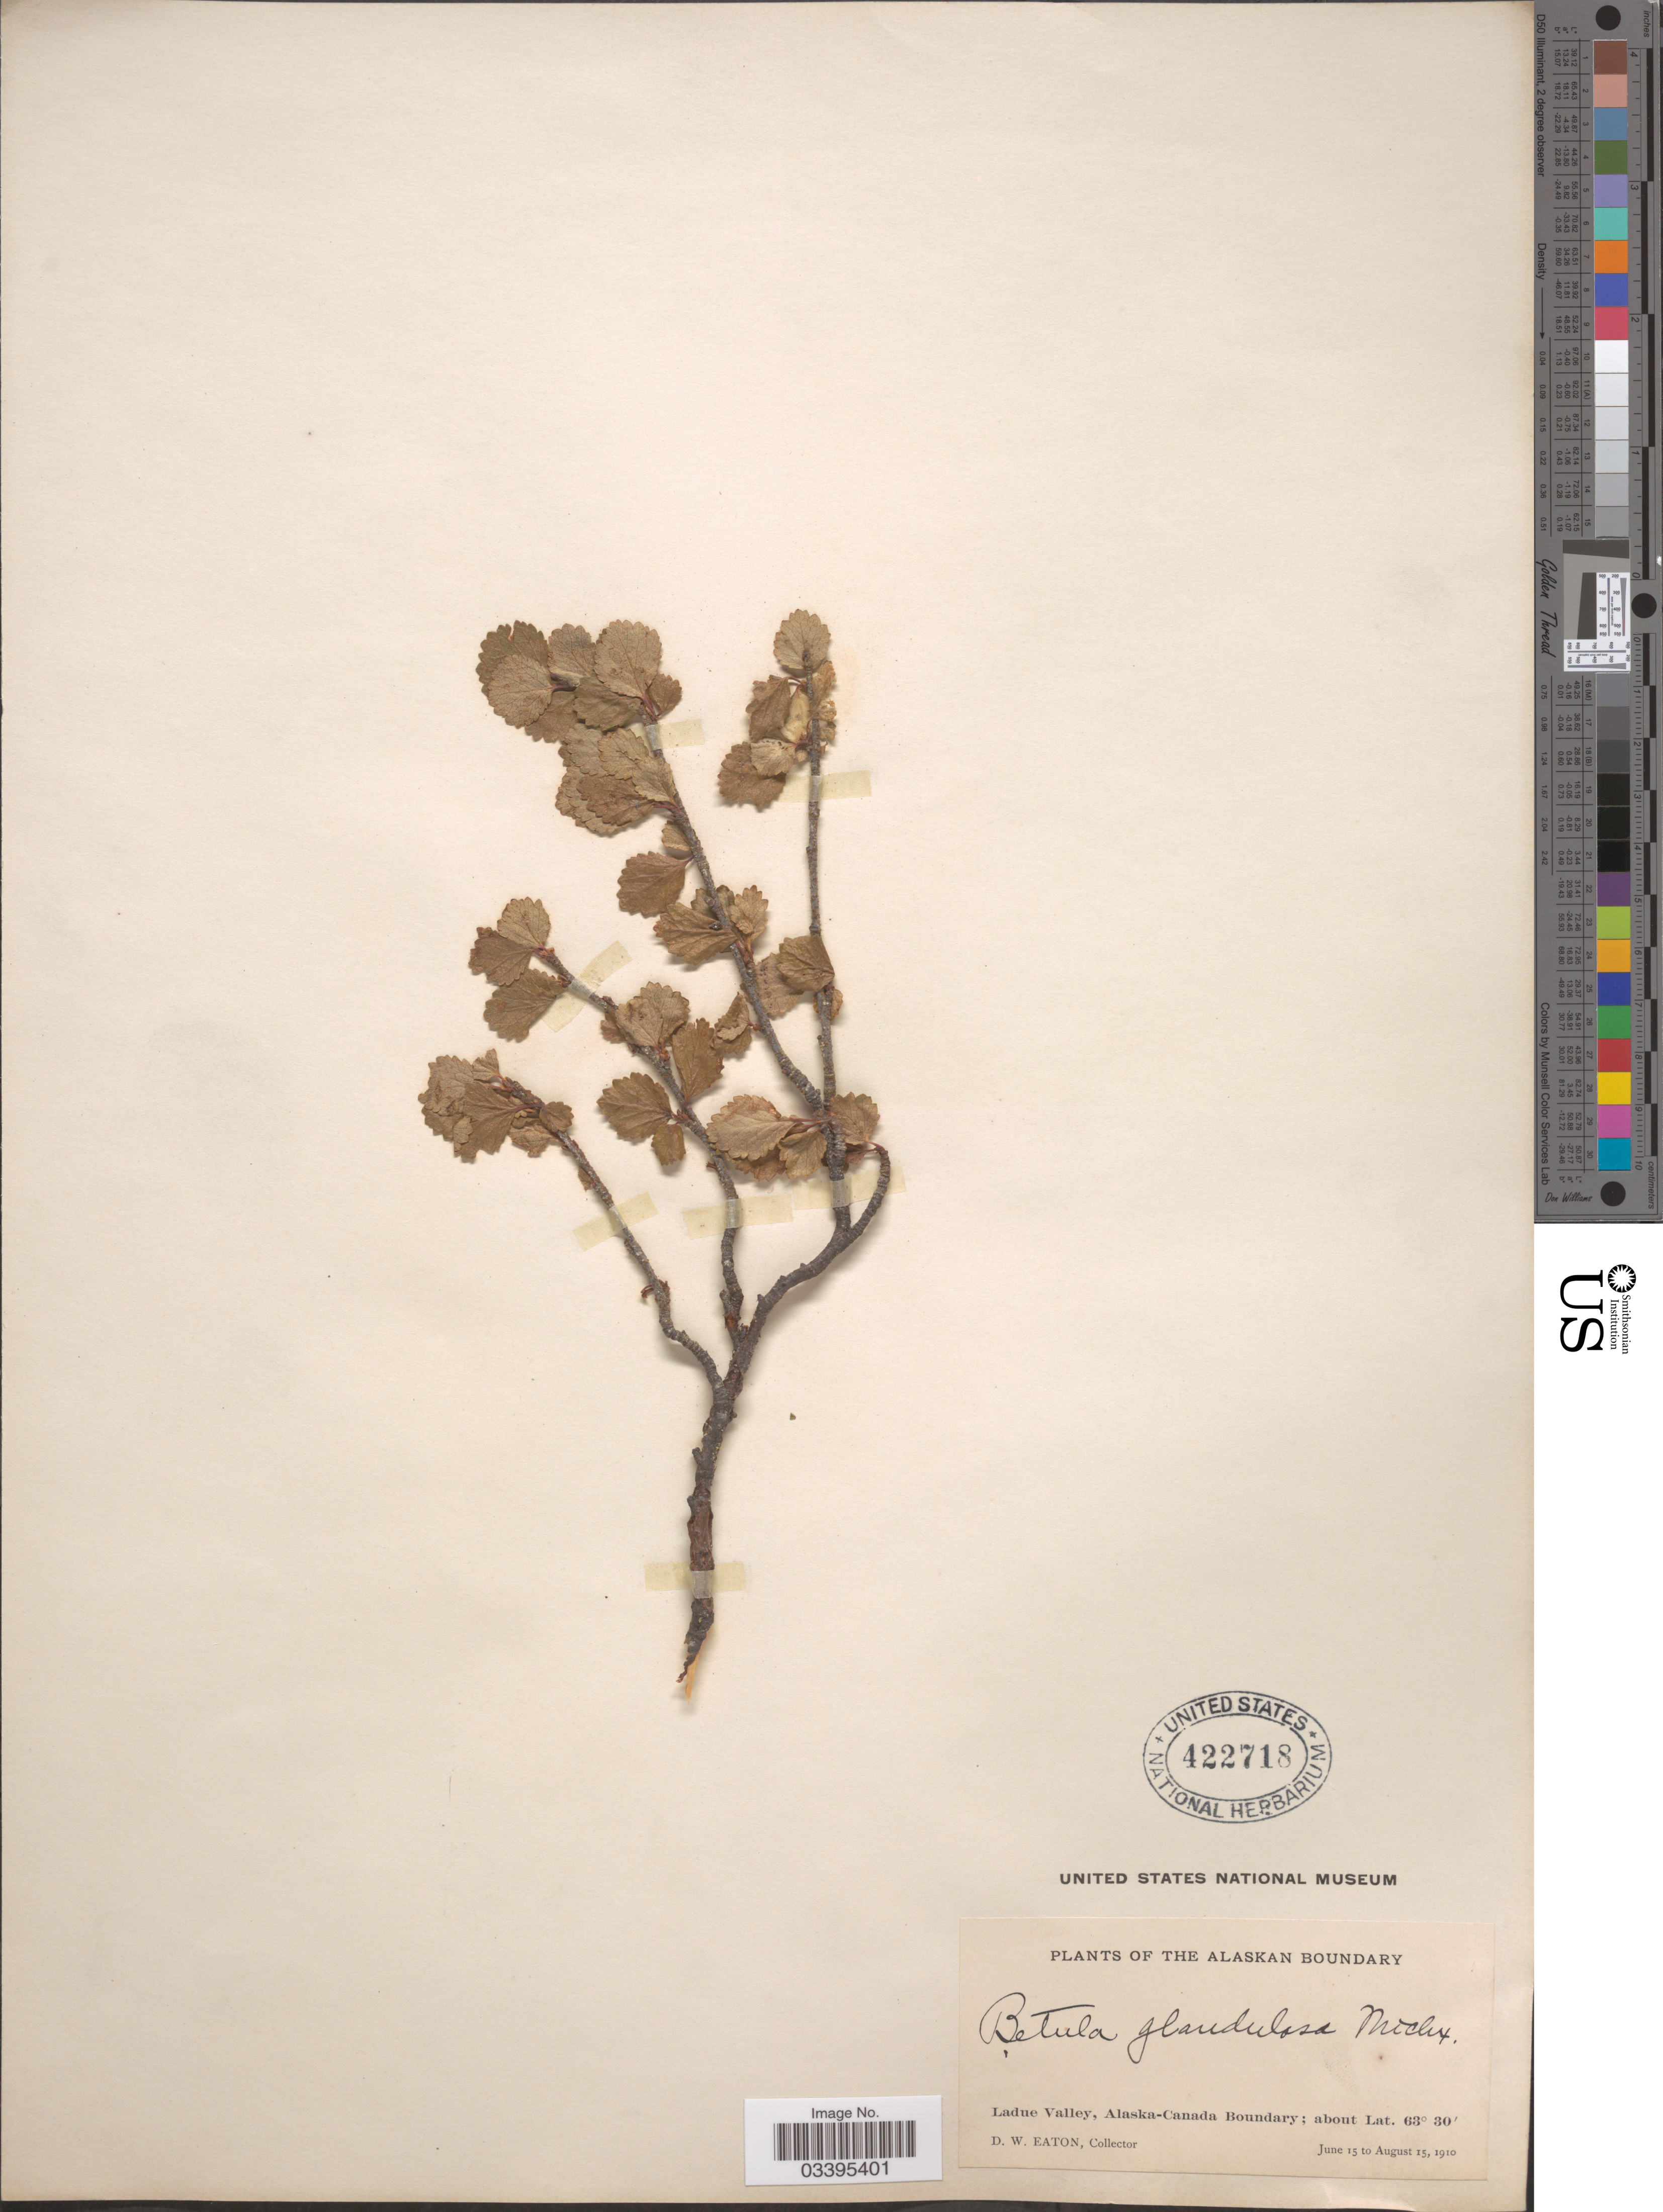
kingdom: Plantae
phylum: Tracheophyta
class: Magnoliopsida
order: Fagales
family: Betulaceae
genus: Betula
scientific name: Betula glandulosa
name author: Michx.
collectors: D. Eaton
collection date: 1910-06-15/1910-08-15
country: United States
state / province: Alaska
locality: The Alaskan Boundary. Ladue Valley, Alaska-Canada Boundary.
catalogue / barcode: US 422718